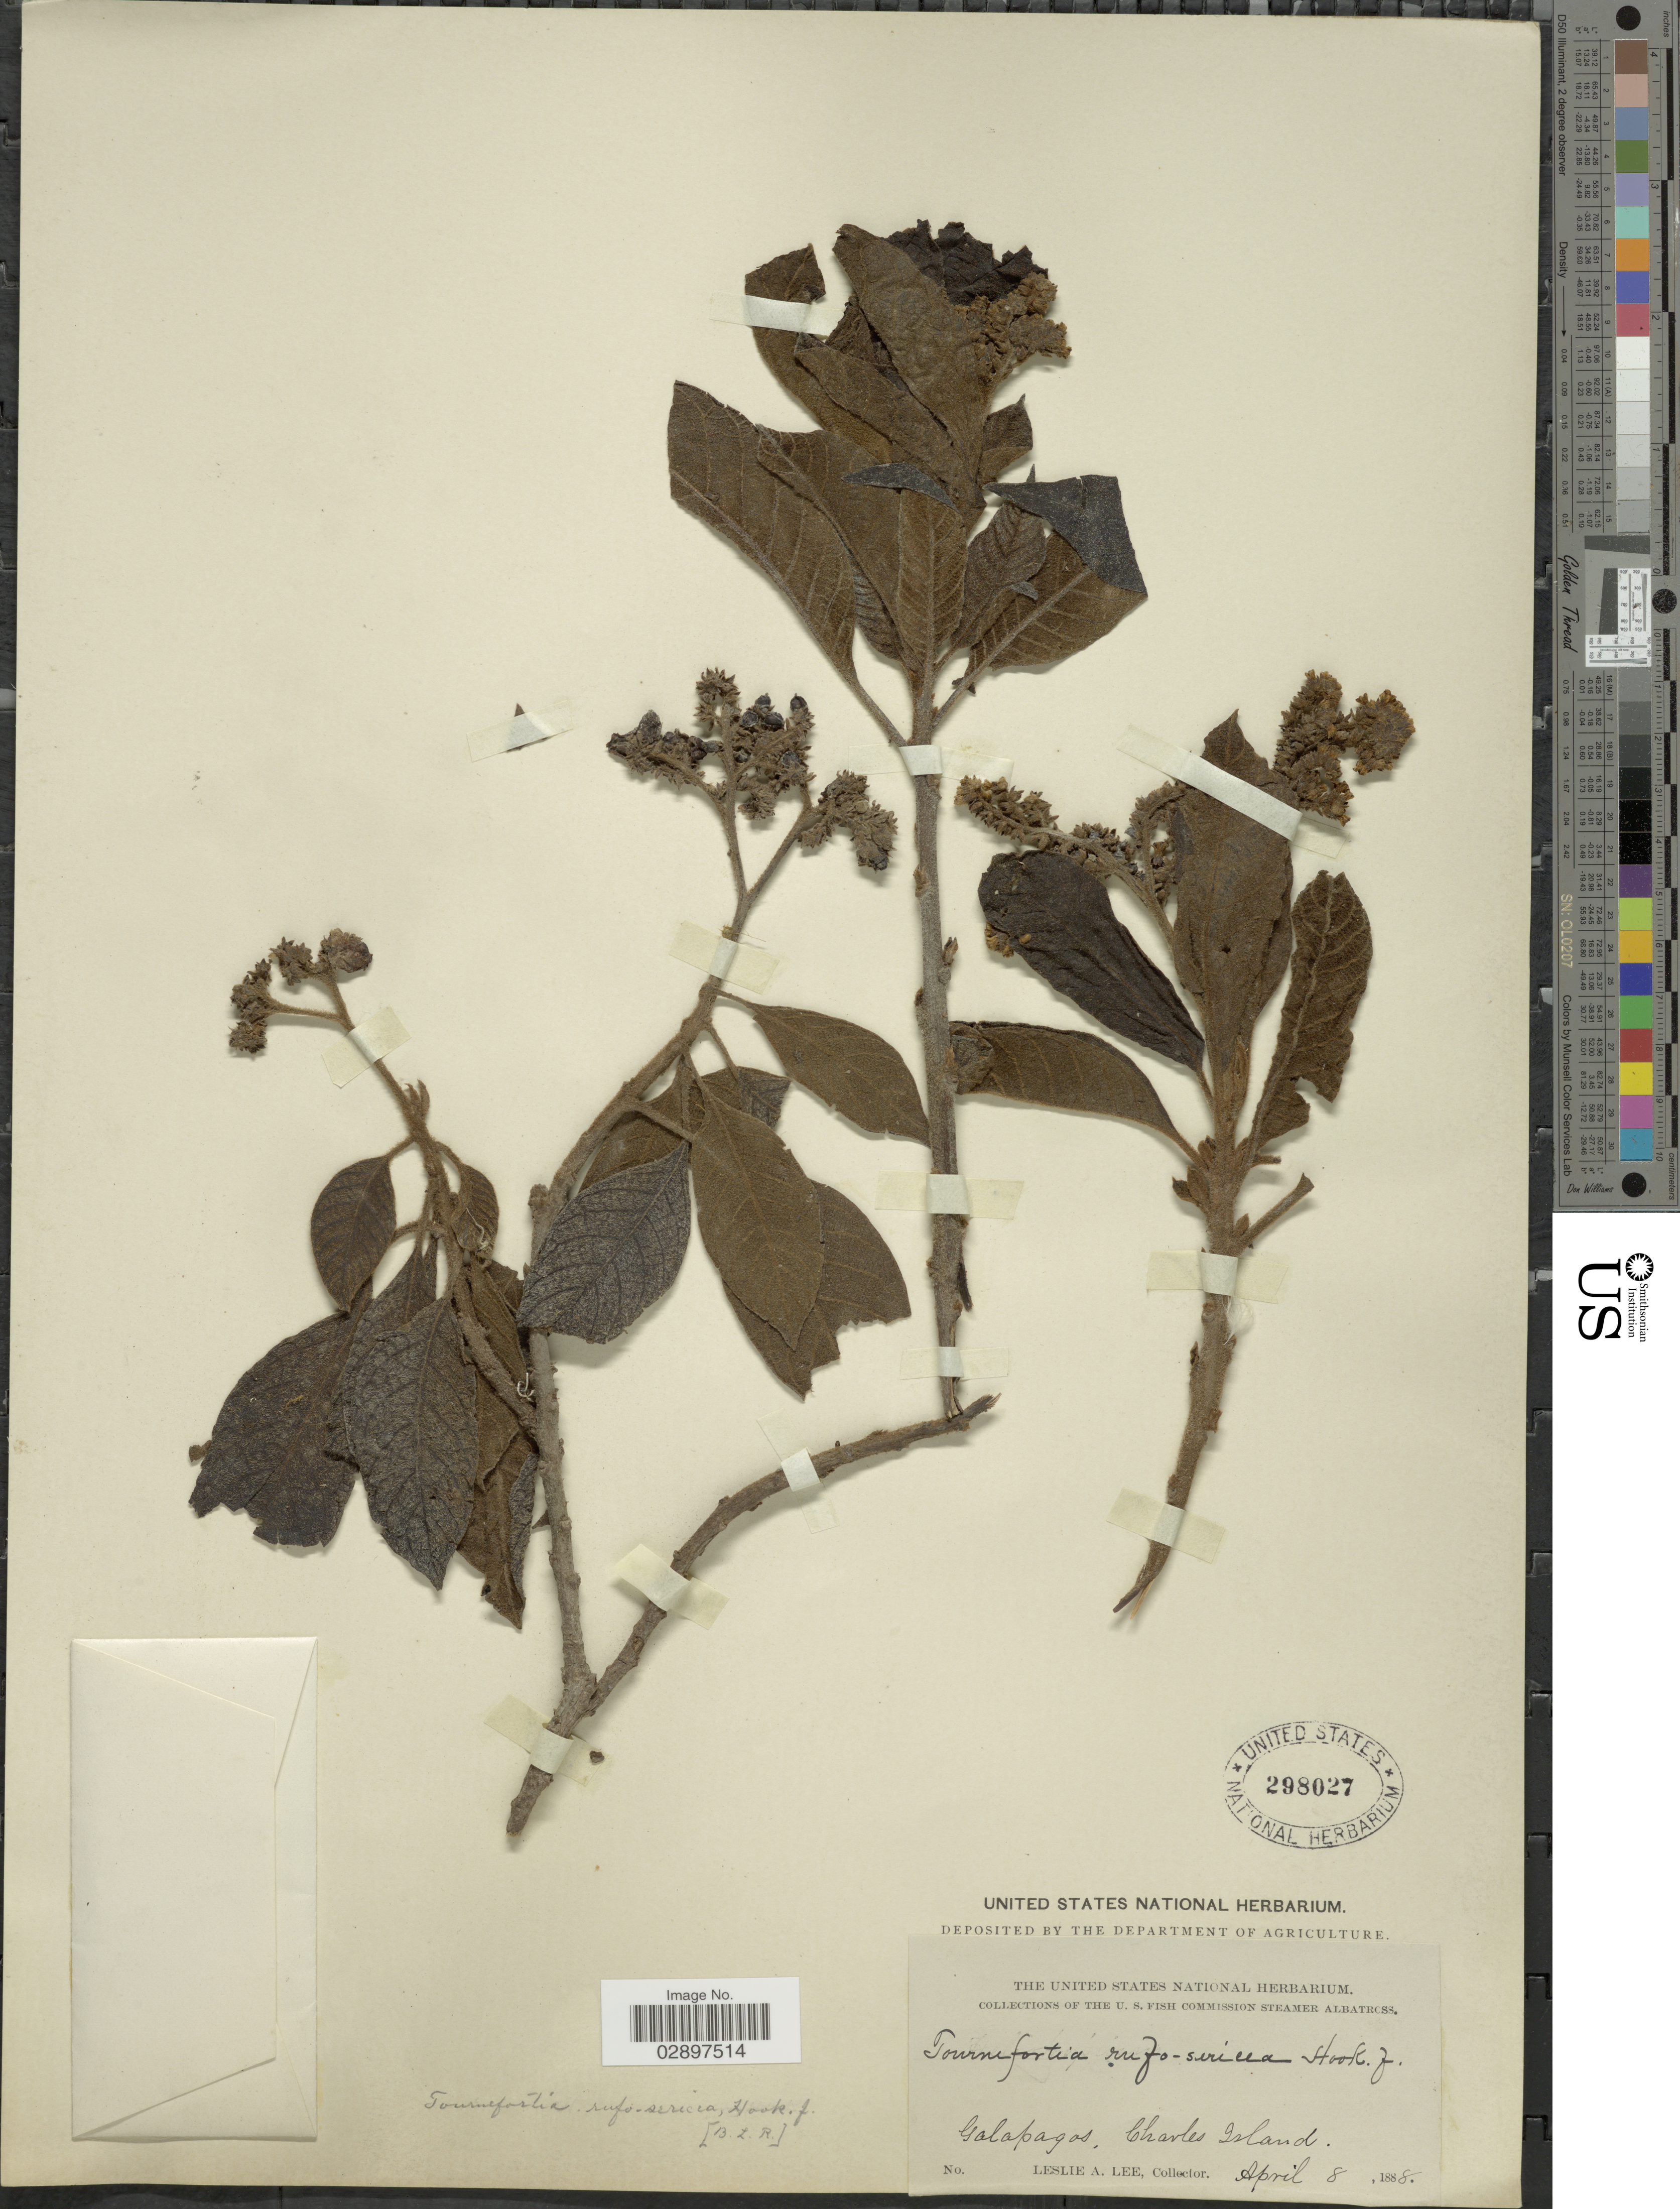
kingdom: Plantae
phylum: Tracheophyta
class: Magnoliopsida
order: Boraginales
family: Heliotropiaceae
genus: Tournefortia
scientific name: Tournefortia rufo-sericea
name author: Hook. f.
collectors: L. Lee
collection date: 1888-04-08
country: Ecuador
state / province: Colón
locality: Galapagos, Charles Island.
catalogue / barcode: US 298027